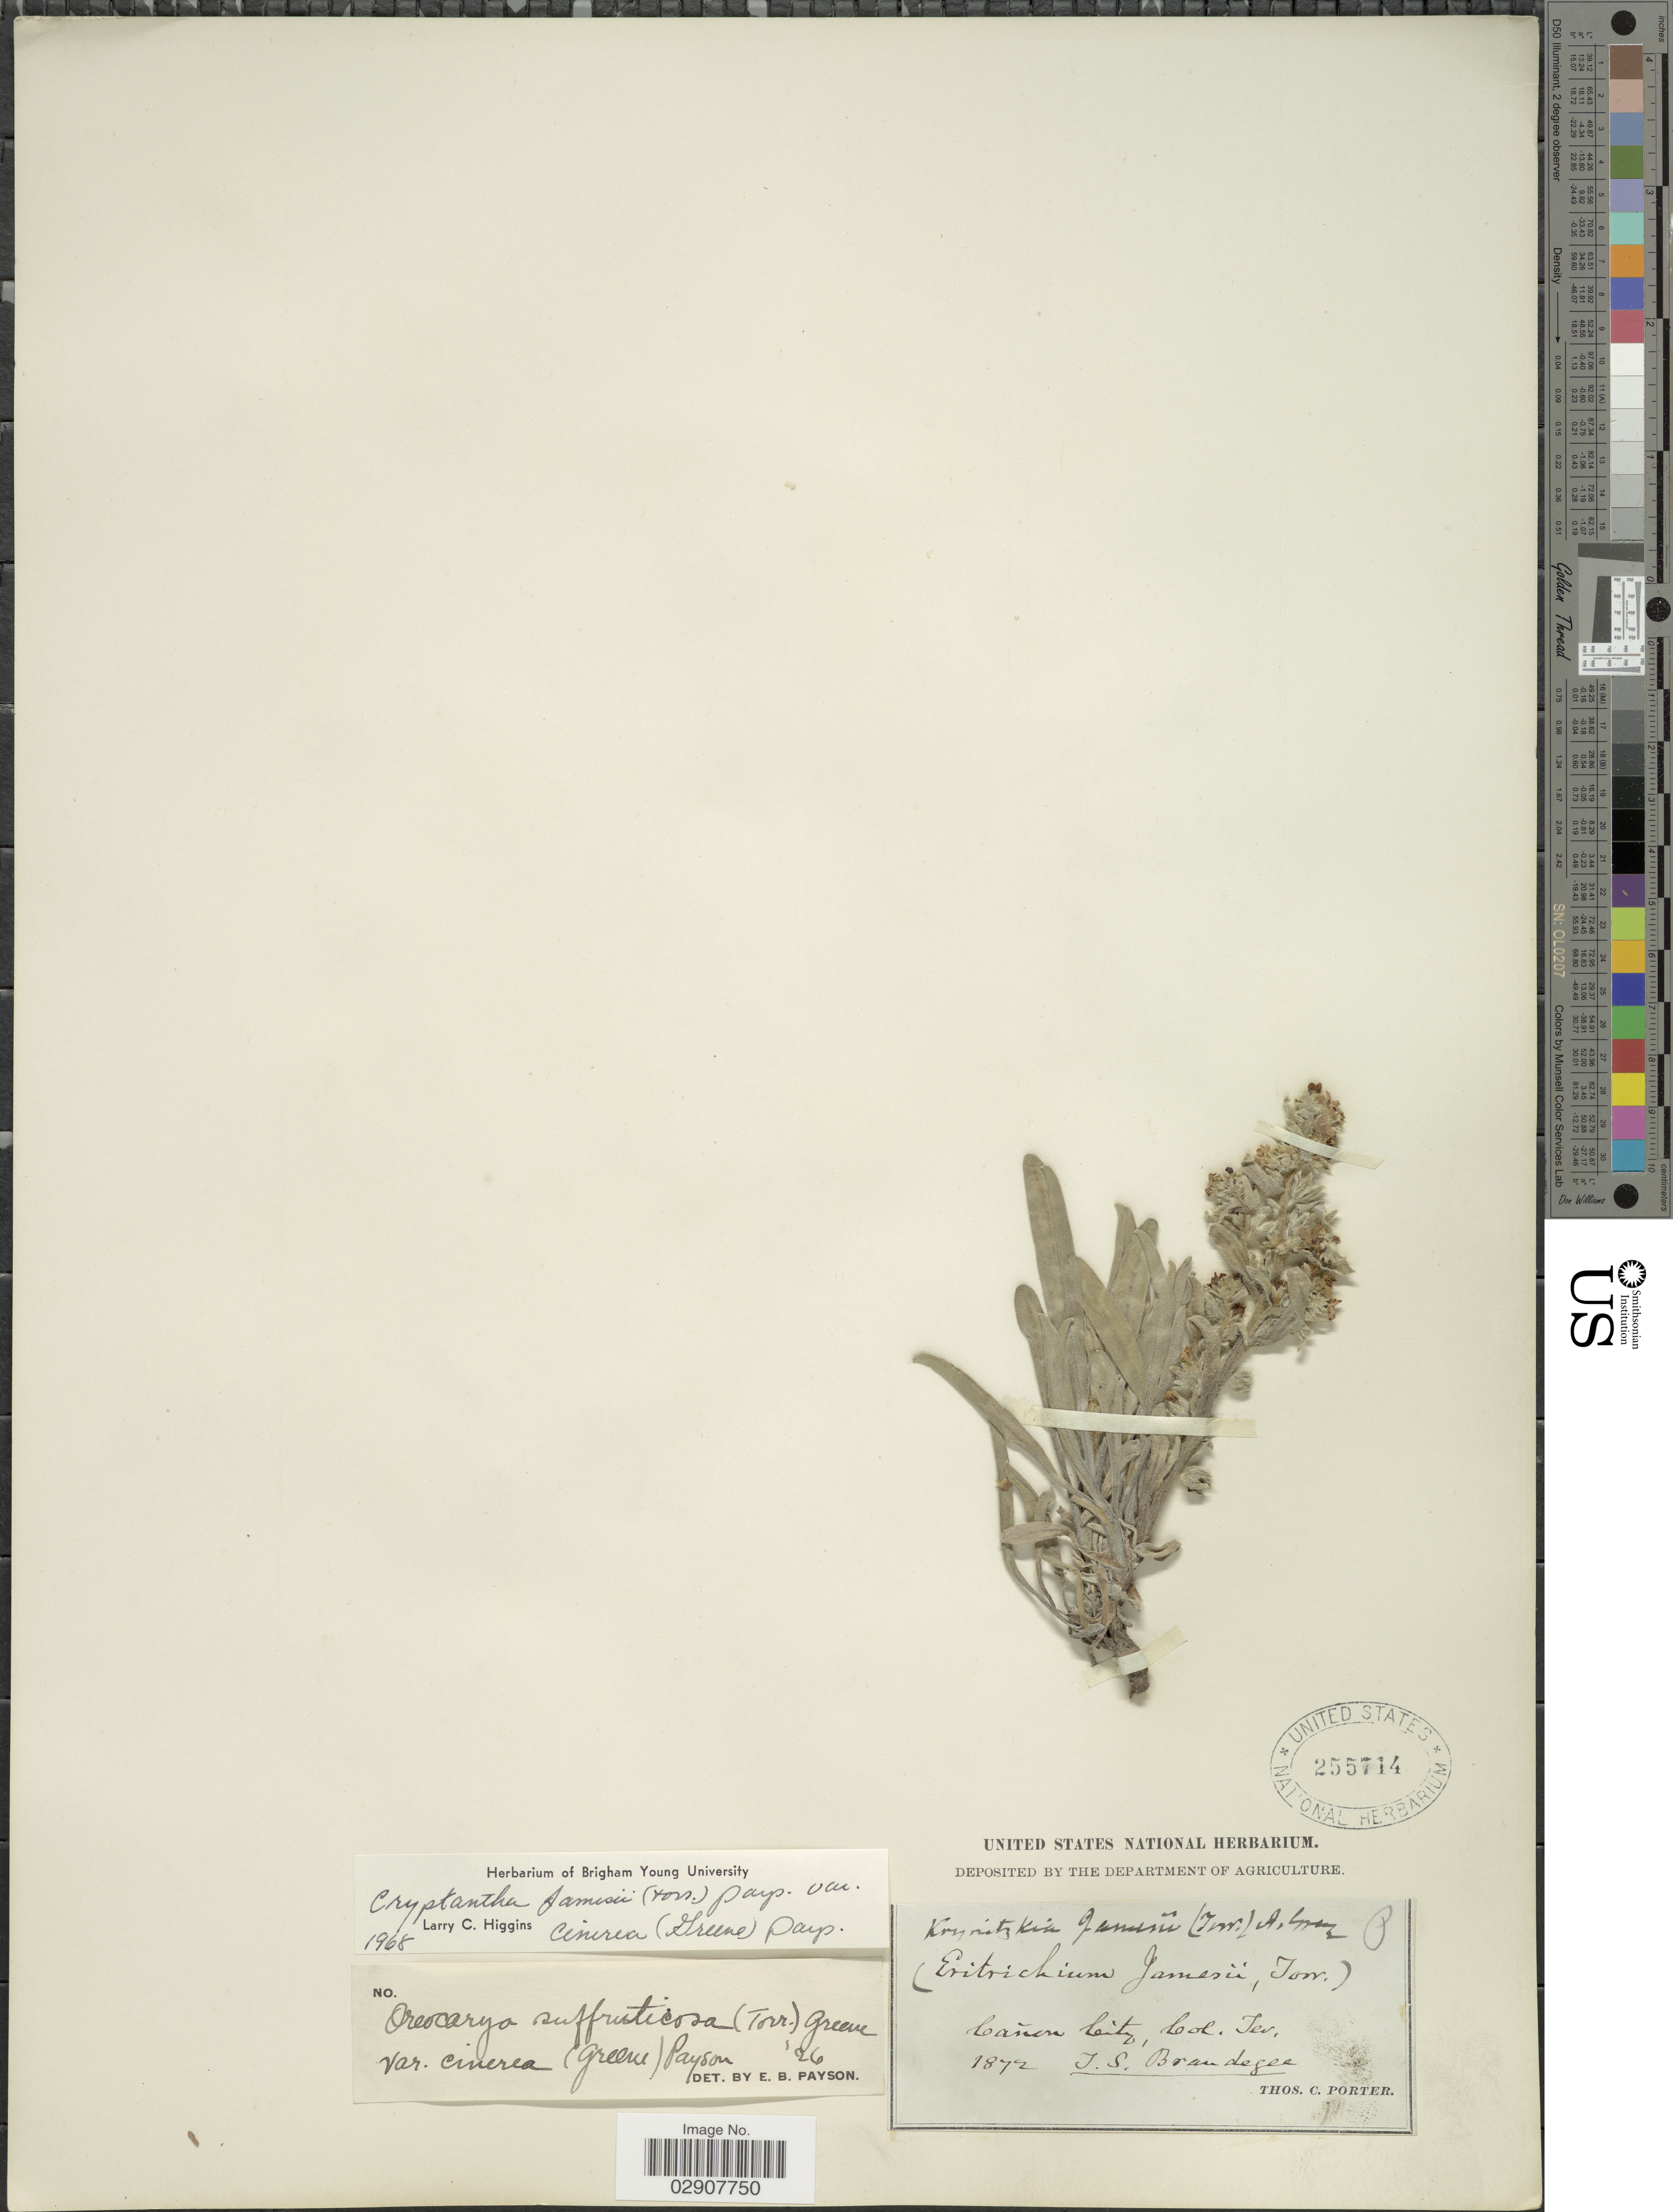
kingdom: Plantae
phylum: Tracheophyta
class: Magnoliopsida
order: Boraginales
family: Boraginaceae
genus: Cryptantha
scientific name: Cryptantha jamesii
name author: (Torr.) Payson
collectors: T. Porter & J. S. Brandegee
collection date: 1872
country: United States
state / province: Colorado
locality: Cañon City, Col Ter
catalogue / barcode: US 255714